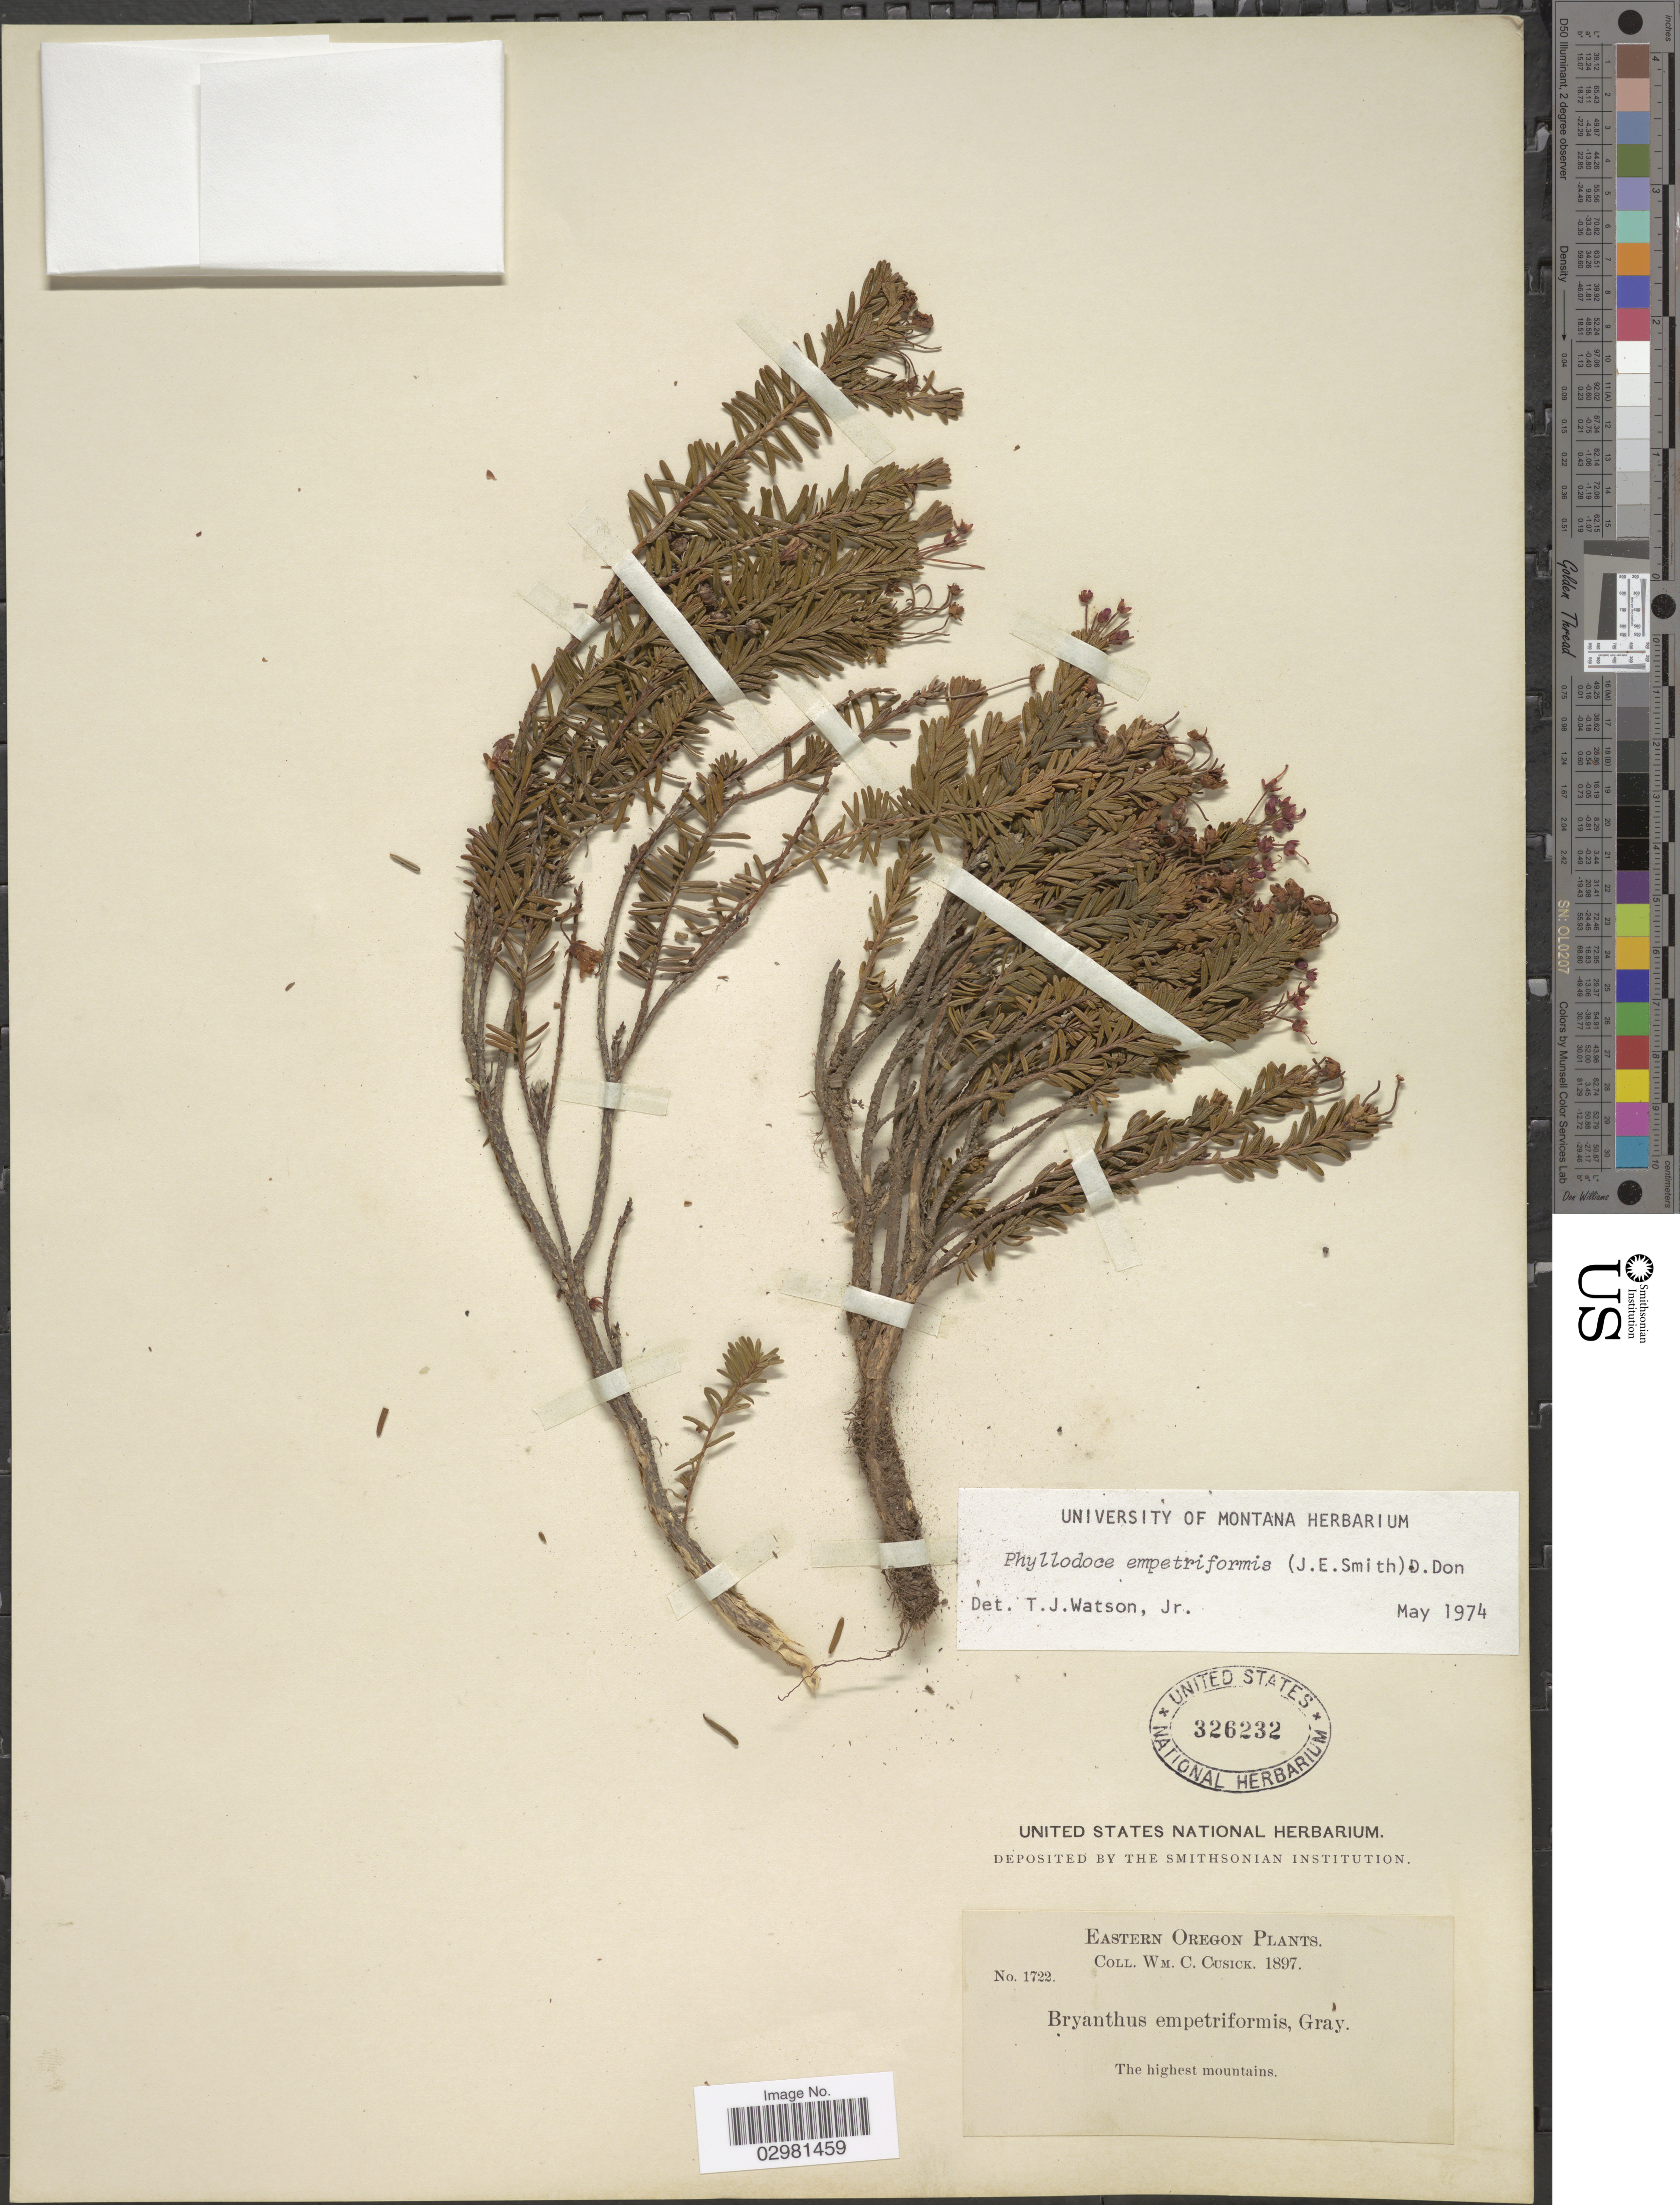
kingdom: Plantae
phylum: Tracheophyta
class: Magnoliopsida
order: Ericales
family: Ericaceae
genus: Phyllodoce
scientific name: Phyllodoce empetiformis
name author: (Small) D. Don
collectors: W. C. Cusick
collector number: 1722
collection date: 1897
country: United States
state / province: Oregon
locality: Eastern Oregon, The Highest Mountains.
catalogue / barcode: US 326232